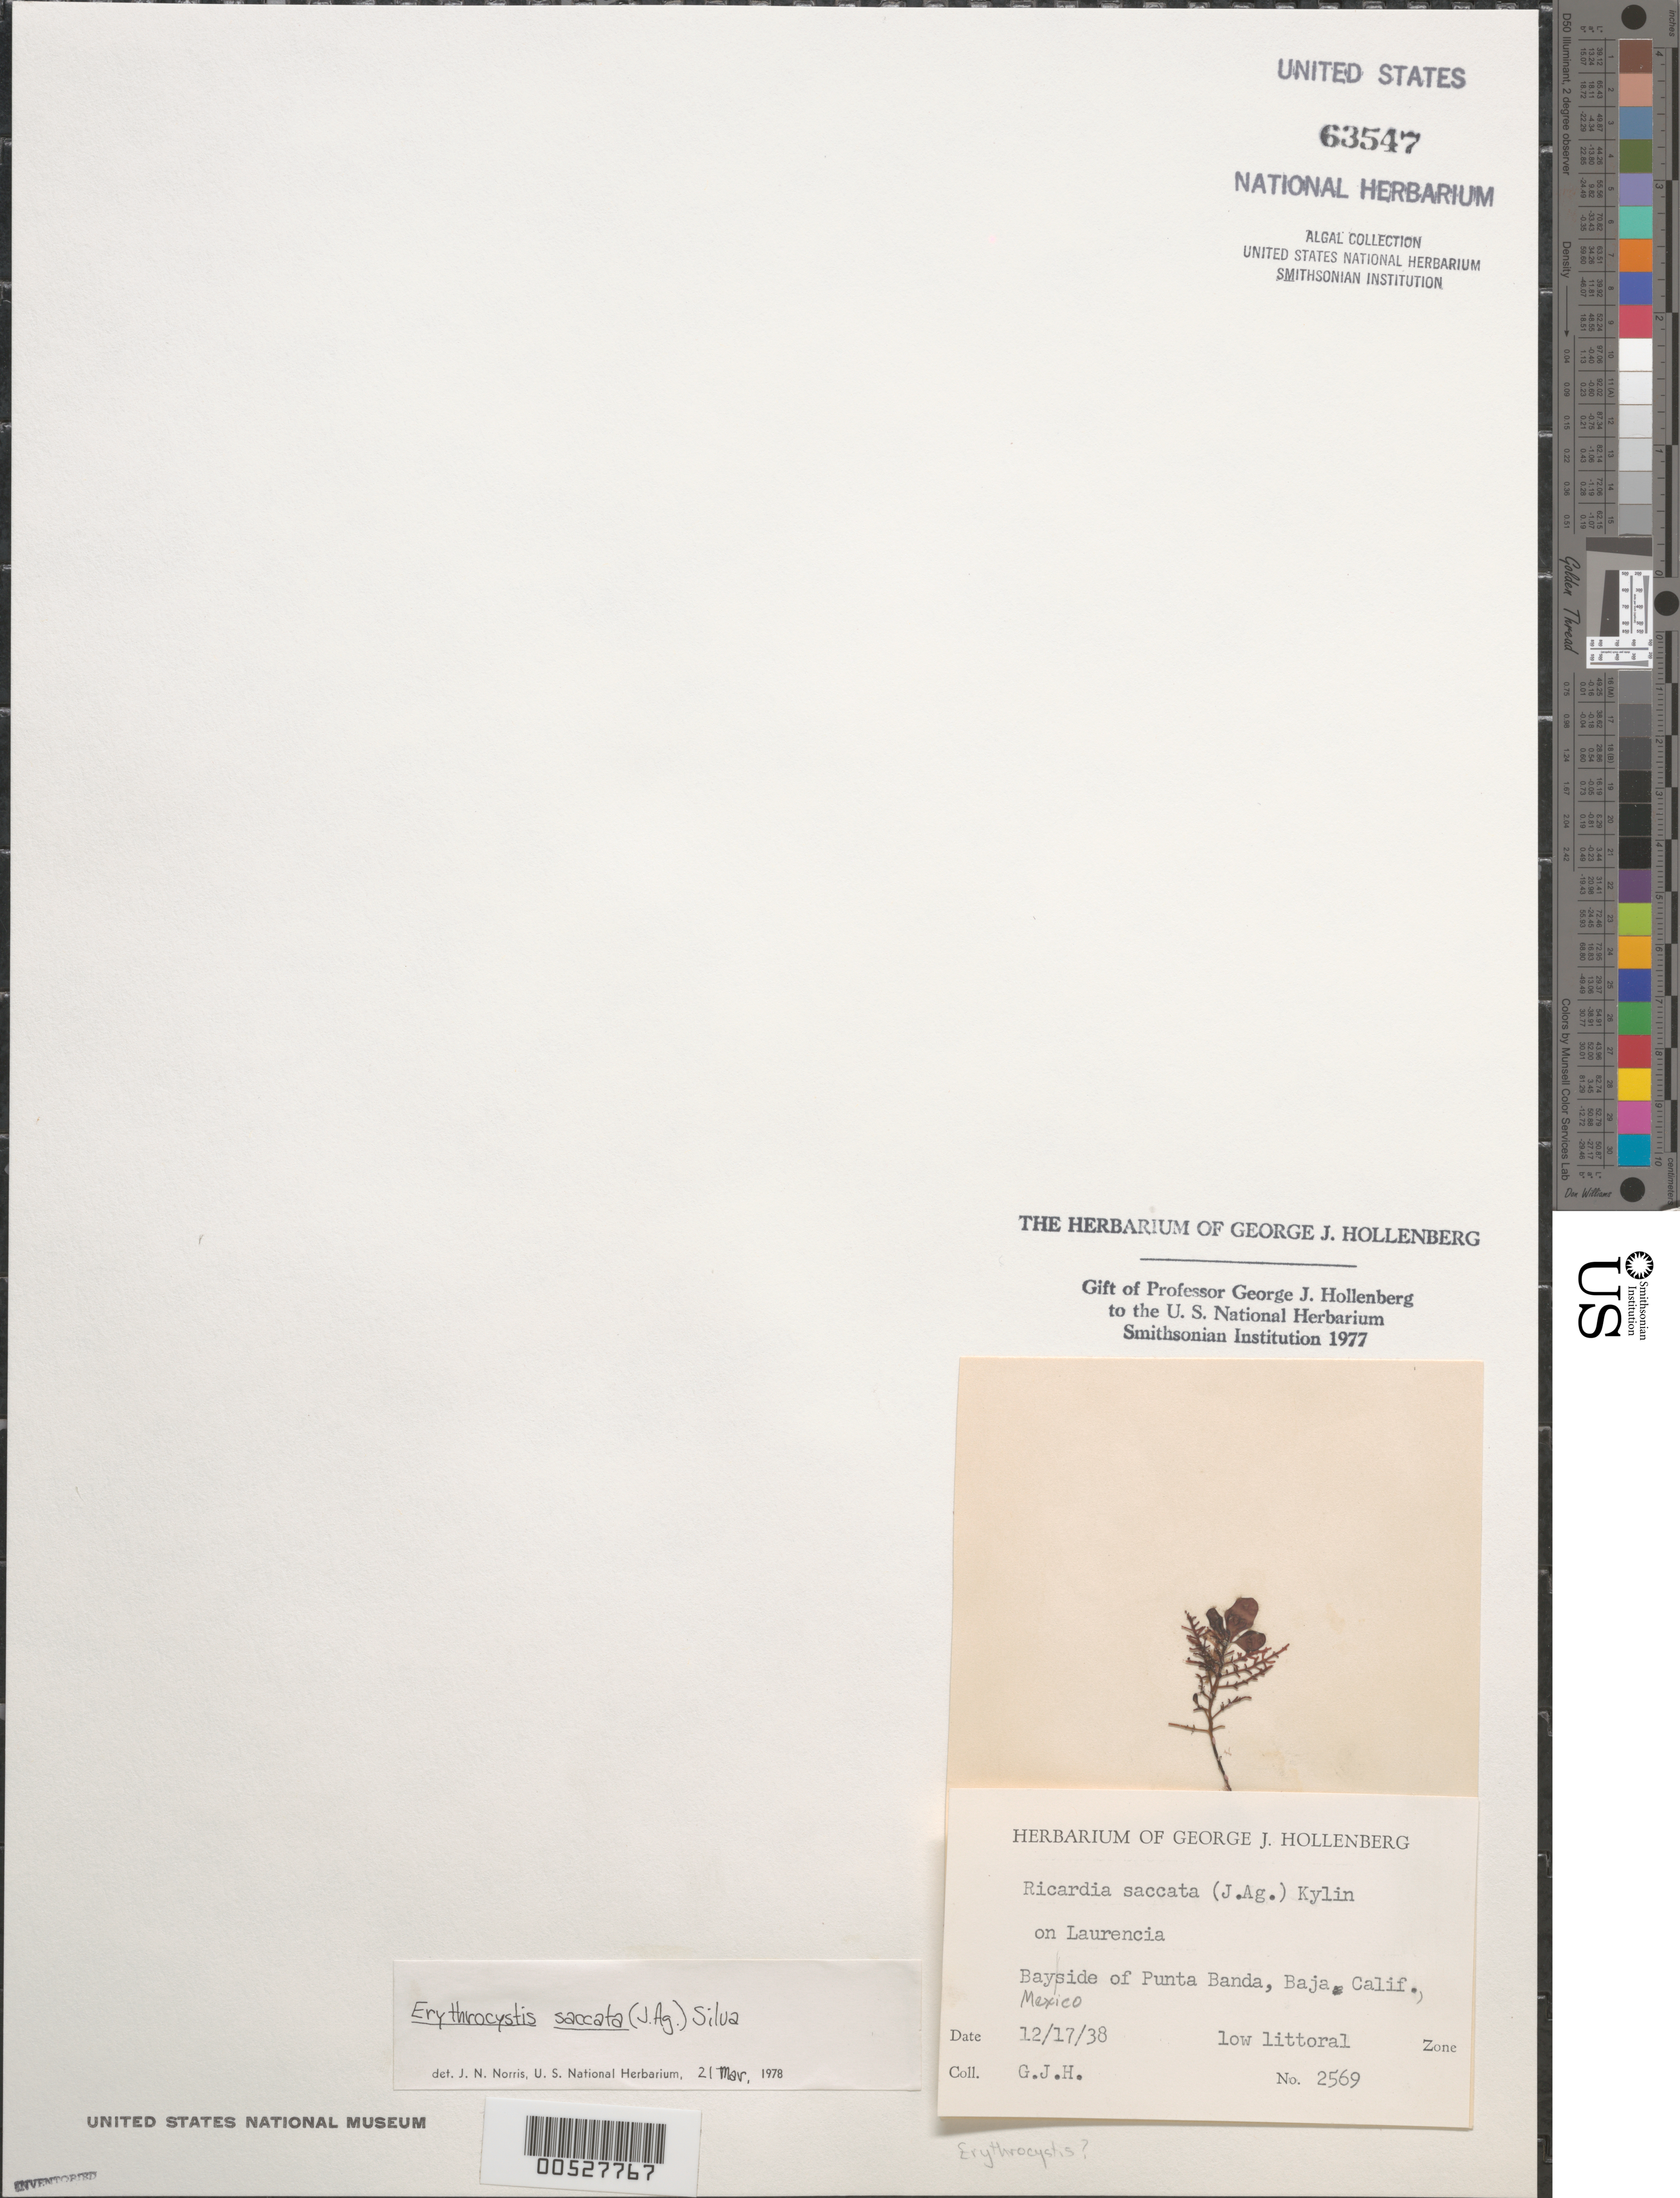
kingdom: Plantae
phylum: Rhodophyta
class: Florideophyceae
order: Ceramiales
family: Rhodomelaceae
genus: Erythrocystis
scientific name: Erythrocystis saccata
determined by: Norris, James N.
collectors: G. Hollenberg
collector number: GJH 2569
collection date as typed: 17 Dec 1938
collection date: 1938-12-17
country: Mexico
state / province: Baja California Norte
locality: Bay side of Punta Banda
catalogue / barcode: US 63547